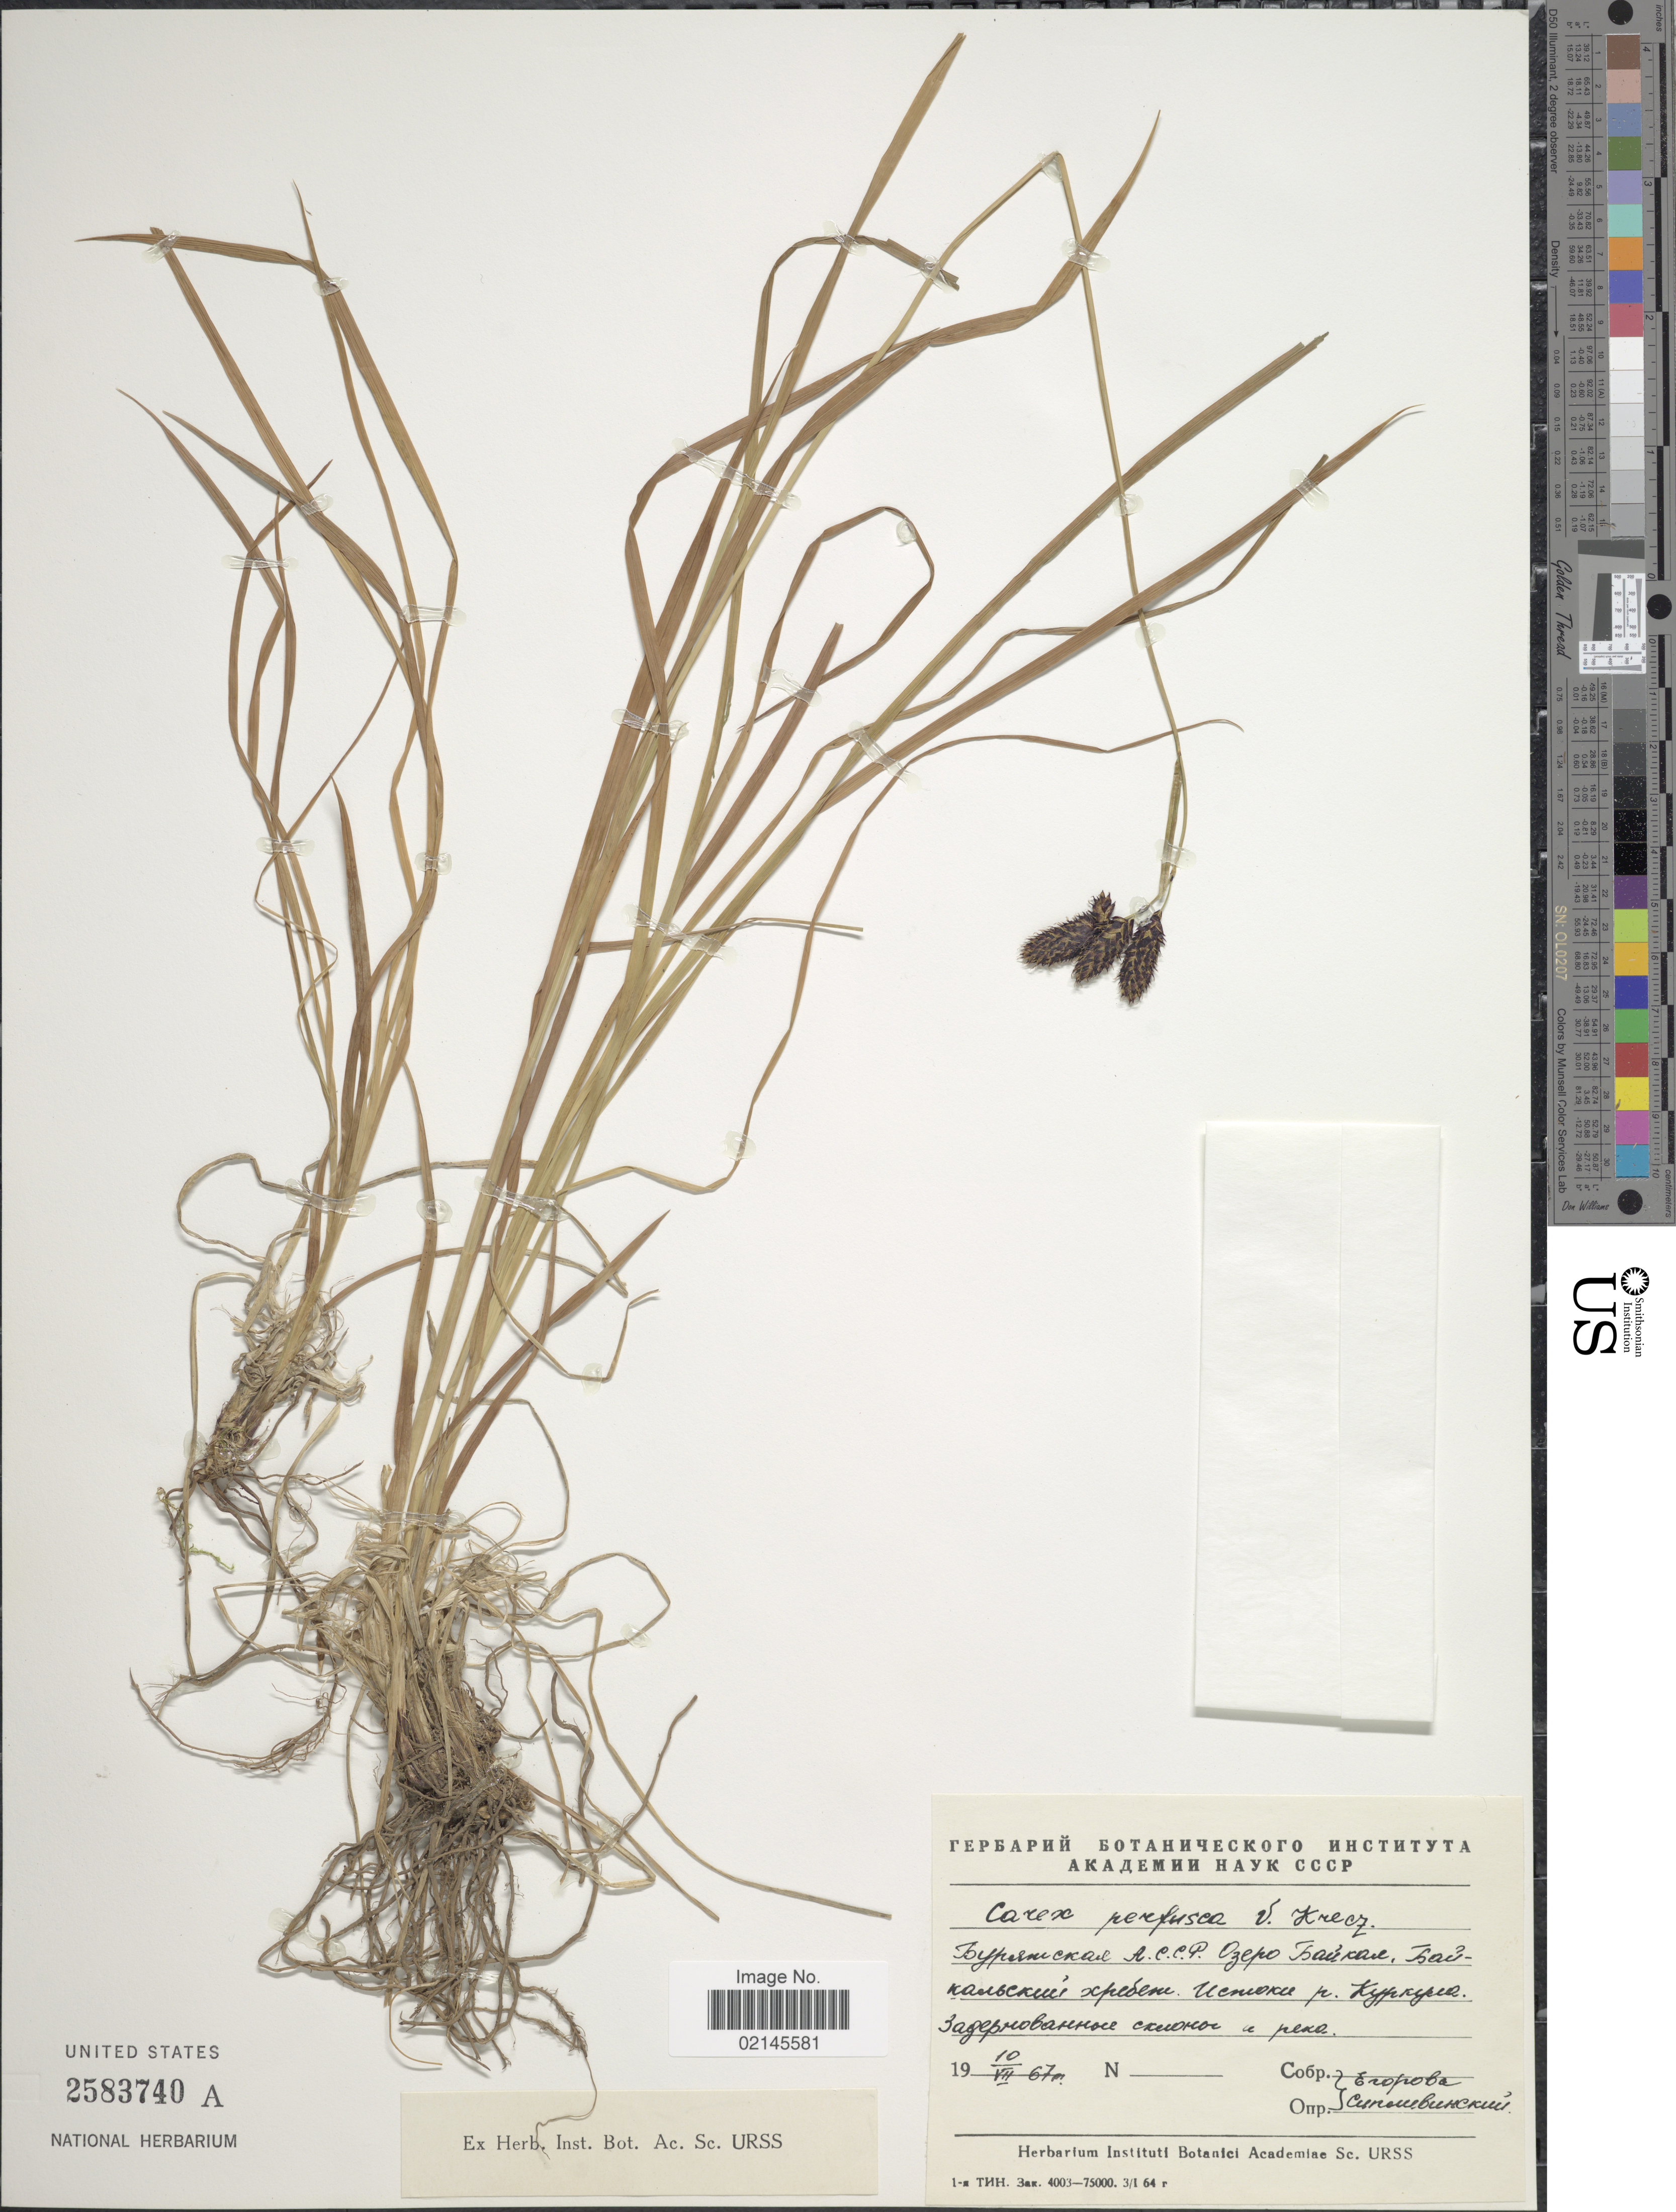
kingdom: Plantae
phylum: Tracheophyta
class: Liliopsida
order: Poales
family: Cyperaceae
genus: Carex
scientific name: Carex perfusca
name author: V.I. Krecz.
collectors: Collector illegible & Collector illegible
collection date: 1967-07-10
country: U.S.S.R.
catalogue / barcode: US 2583740A